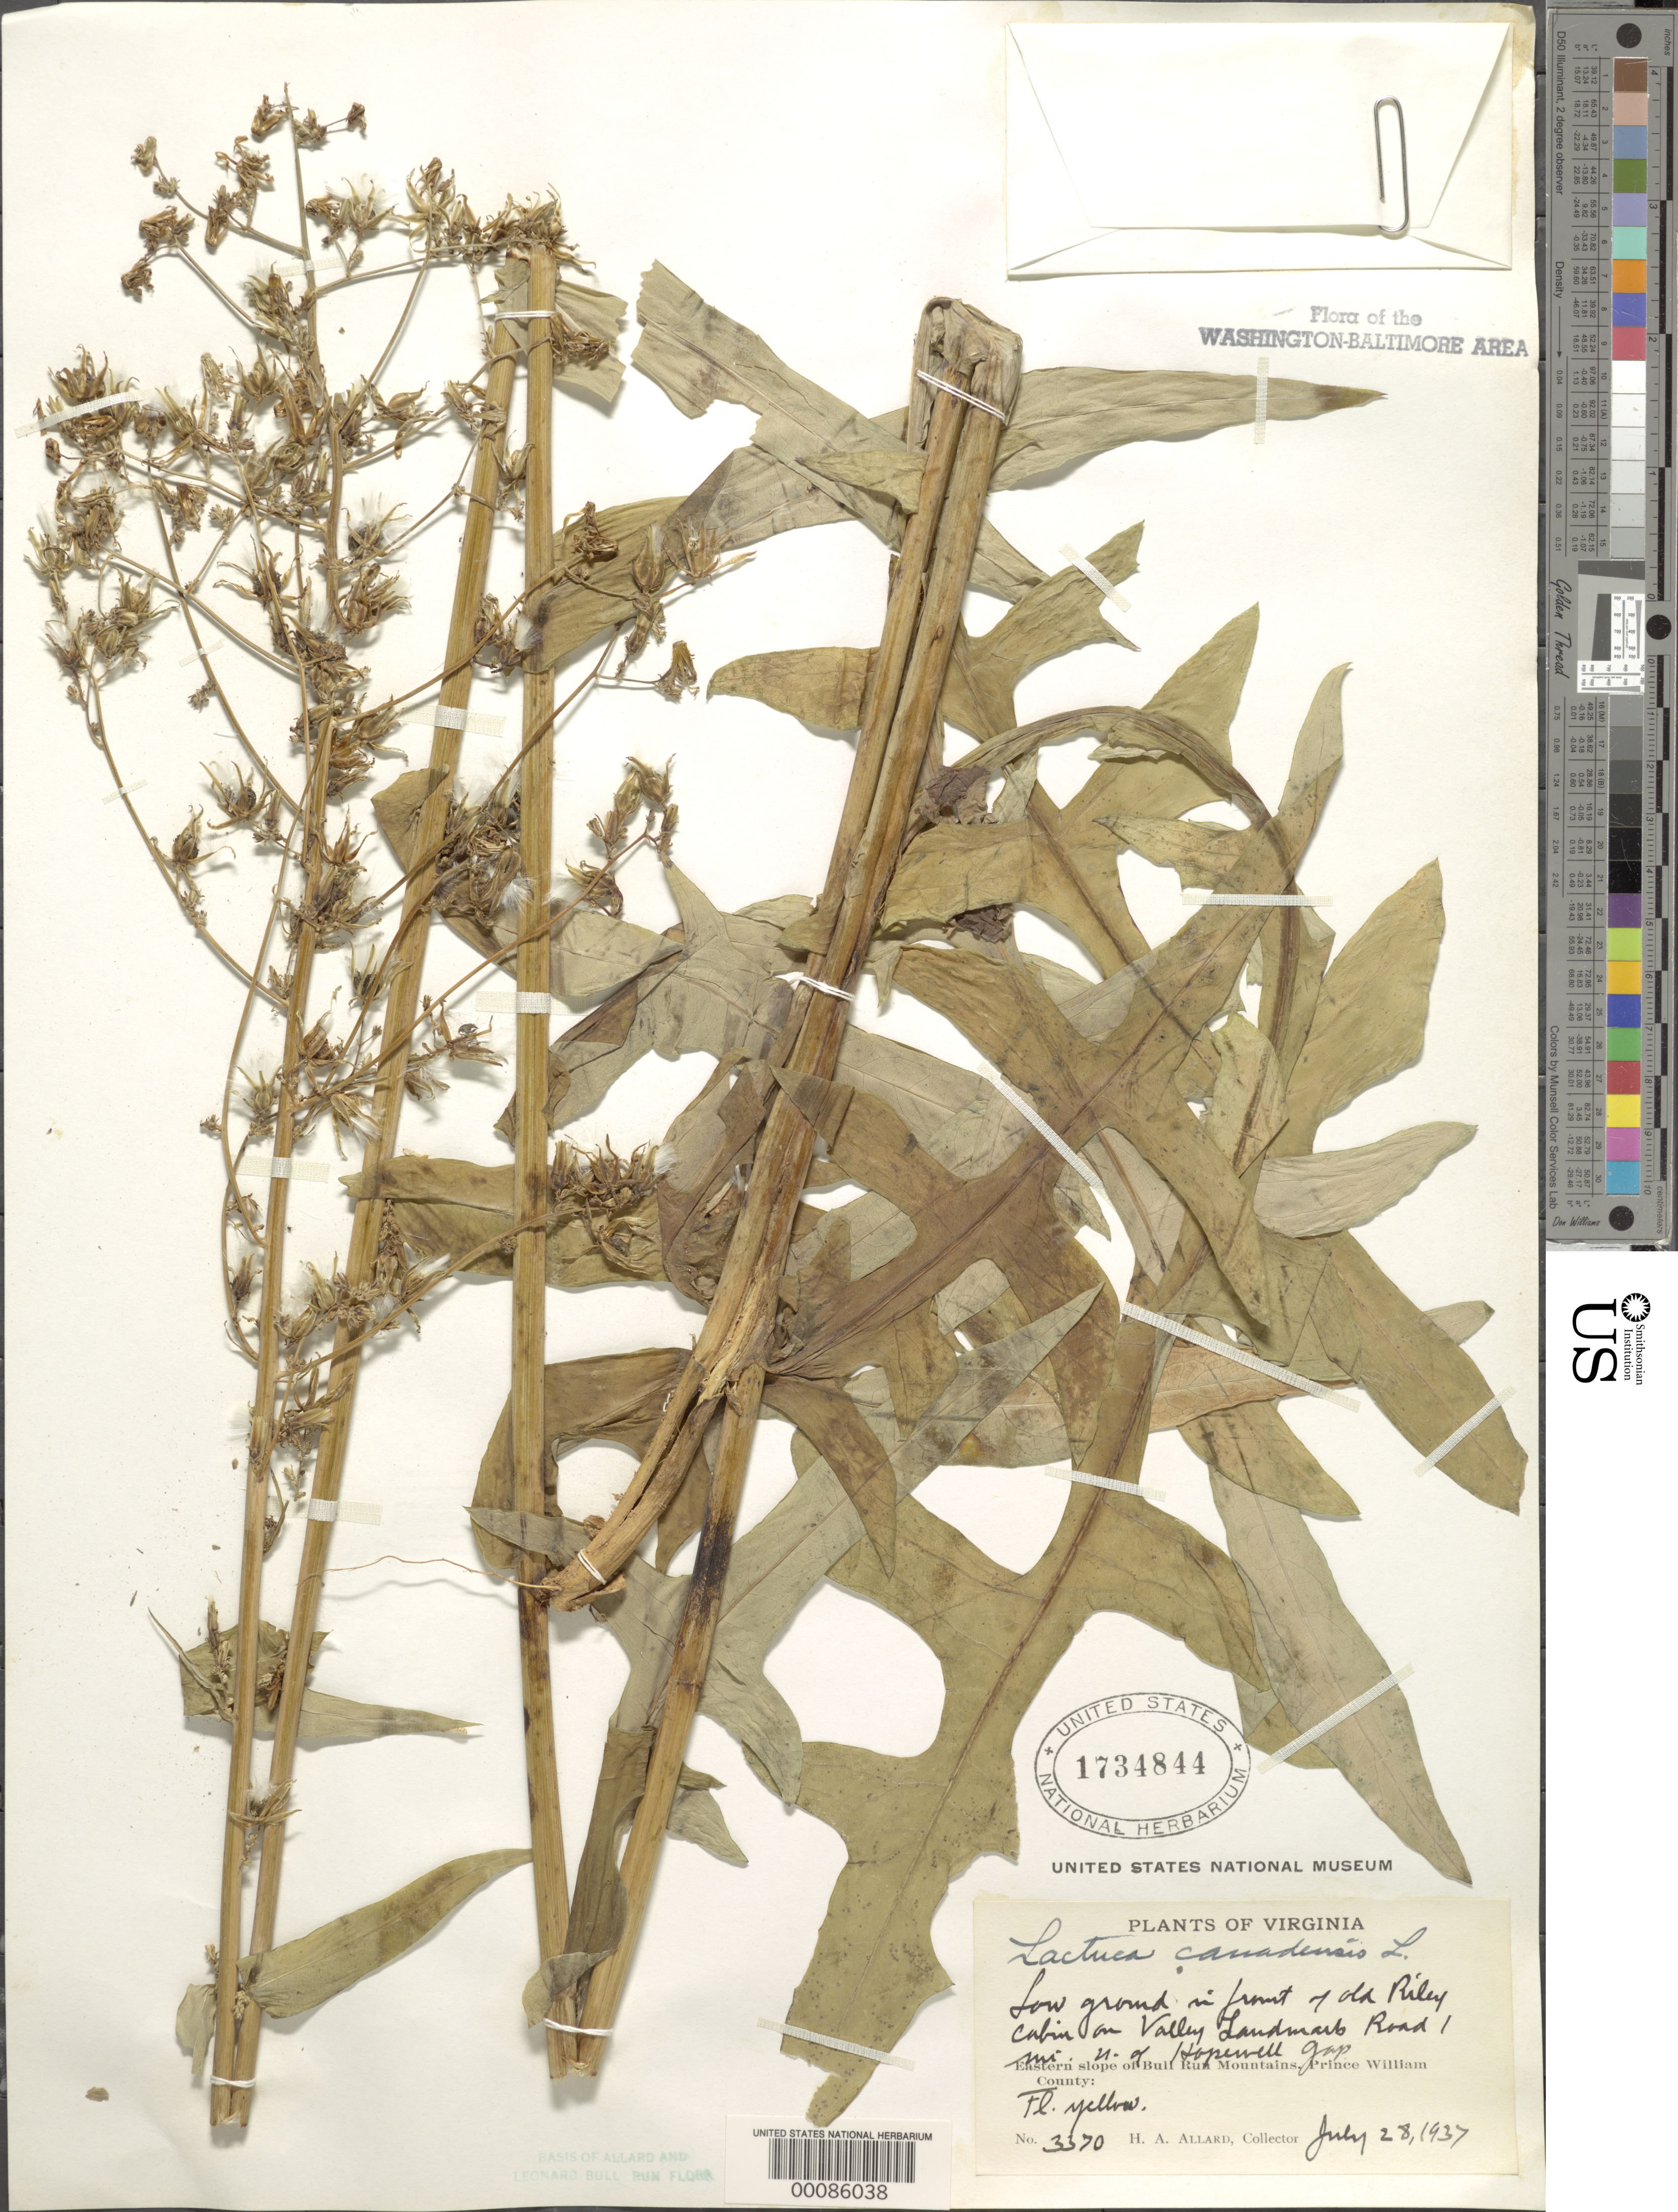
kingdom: Plantae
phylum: Tracheophyta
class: Magnoliopsida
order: Asterales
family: Asteraceae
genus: Lactuca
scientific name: Lactuca canadensis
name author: L.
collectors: H. A. Allard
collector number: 3370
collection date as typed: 28 Jul 1937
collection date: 1937-07-28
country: United States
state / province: Virginia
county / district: Prince William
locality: North of Hopewell Gap Valley Landmark Road eastern slope of Bull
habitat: Low ground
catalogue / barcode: US 1734844